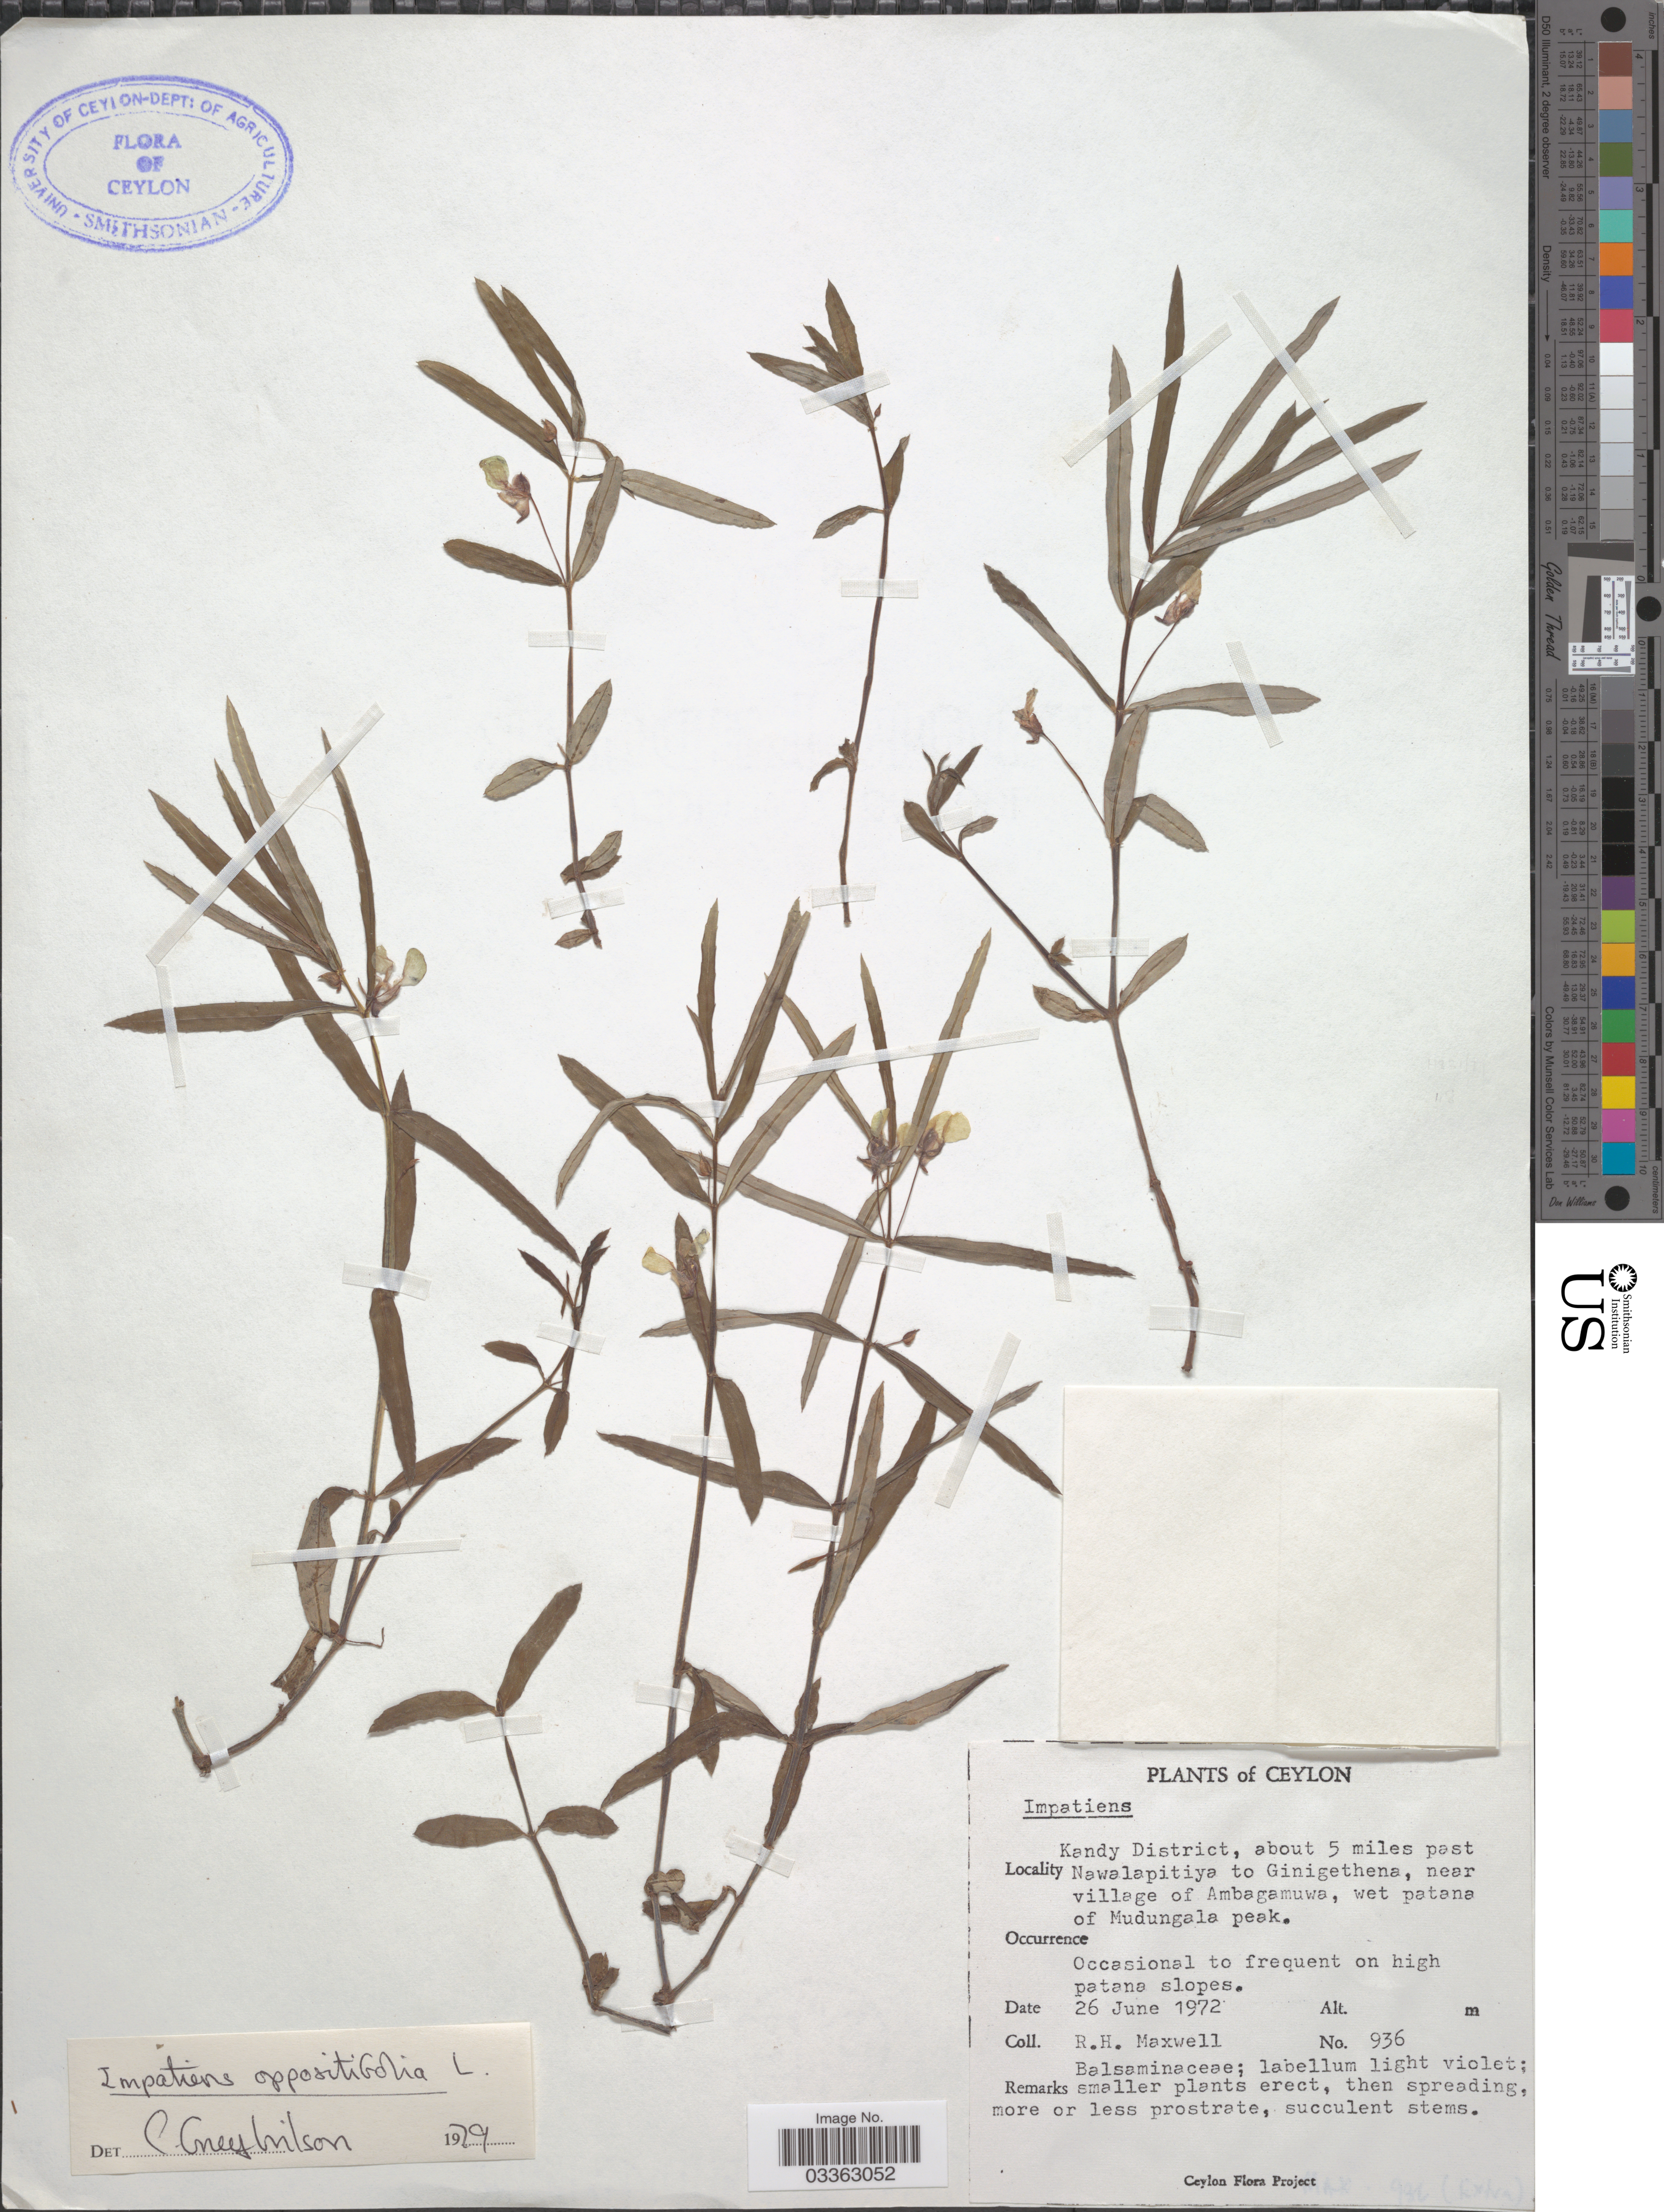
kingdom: Plantae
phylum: Tracheophyta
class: Magnoliopsida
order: Ericales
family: Balsaminaceae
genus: Impatiens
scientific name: Impatiens oppositifolia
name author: L.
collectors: R. Maxwell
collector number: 936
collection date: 1972-06-26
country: Sri Lanka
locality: Ceylon, Kandy District, about 5 miles past Nawalapitiya to Ginigethena, near village of Ambagamuwa, wet patana of Mudungala peak.